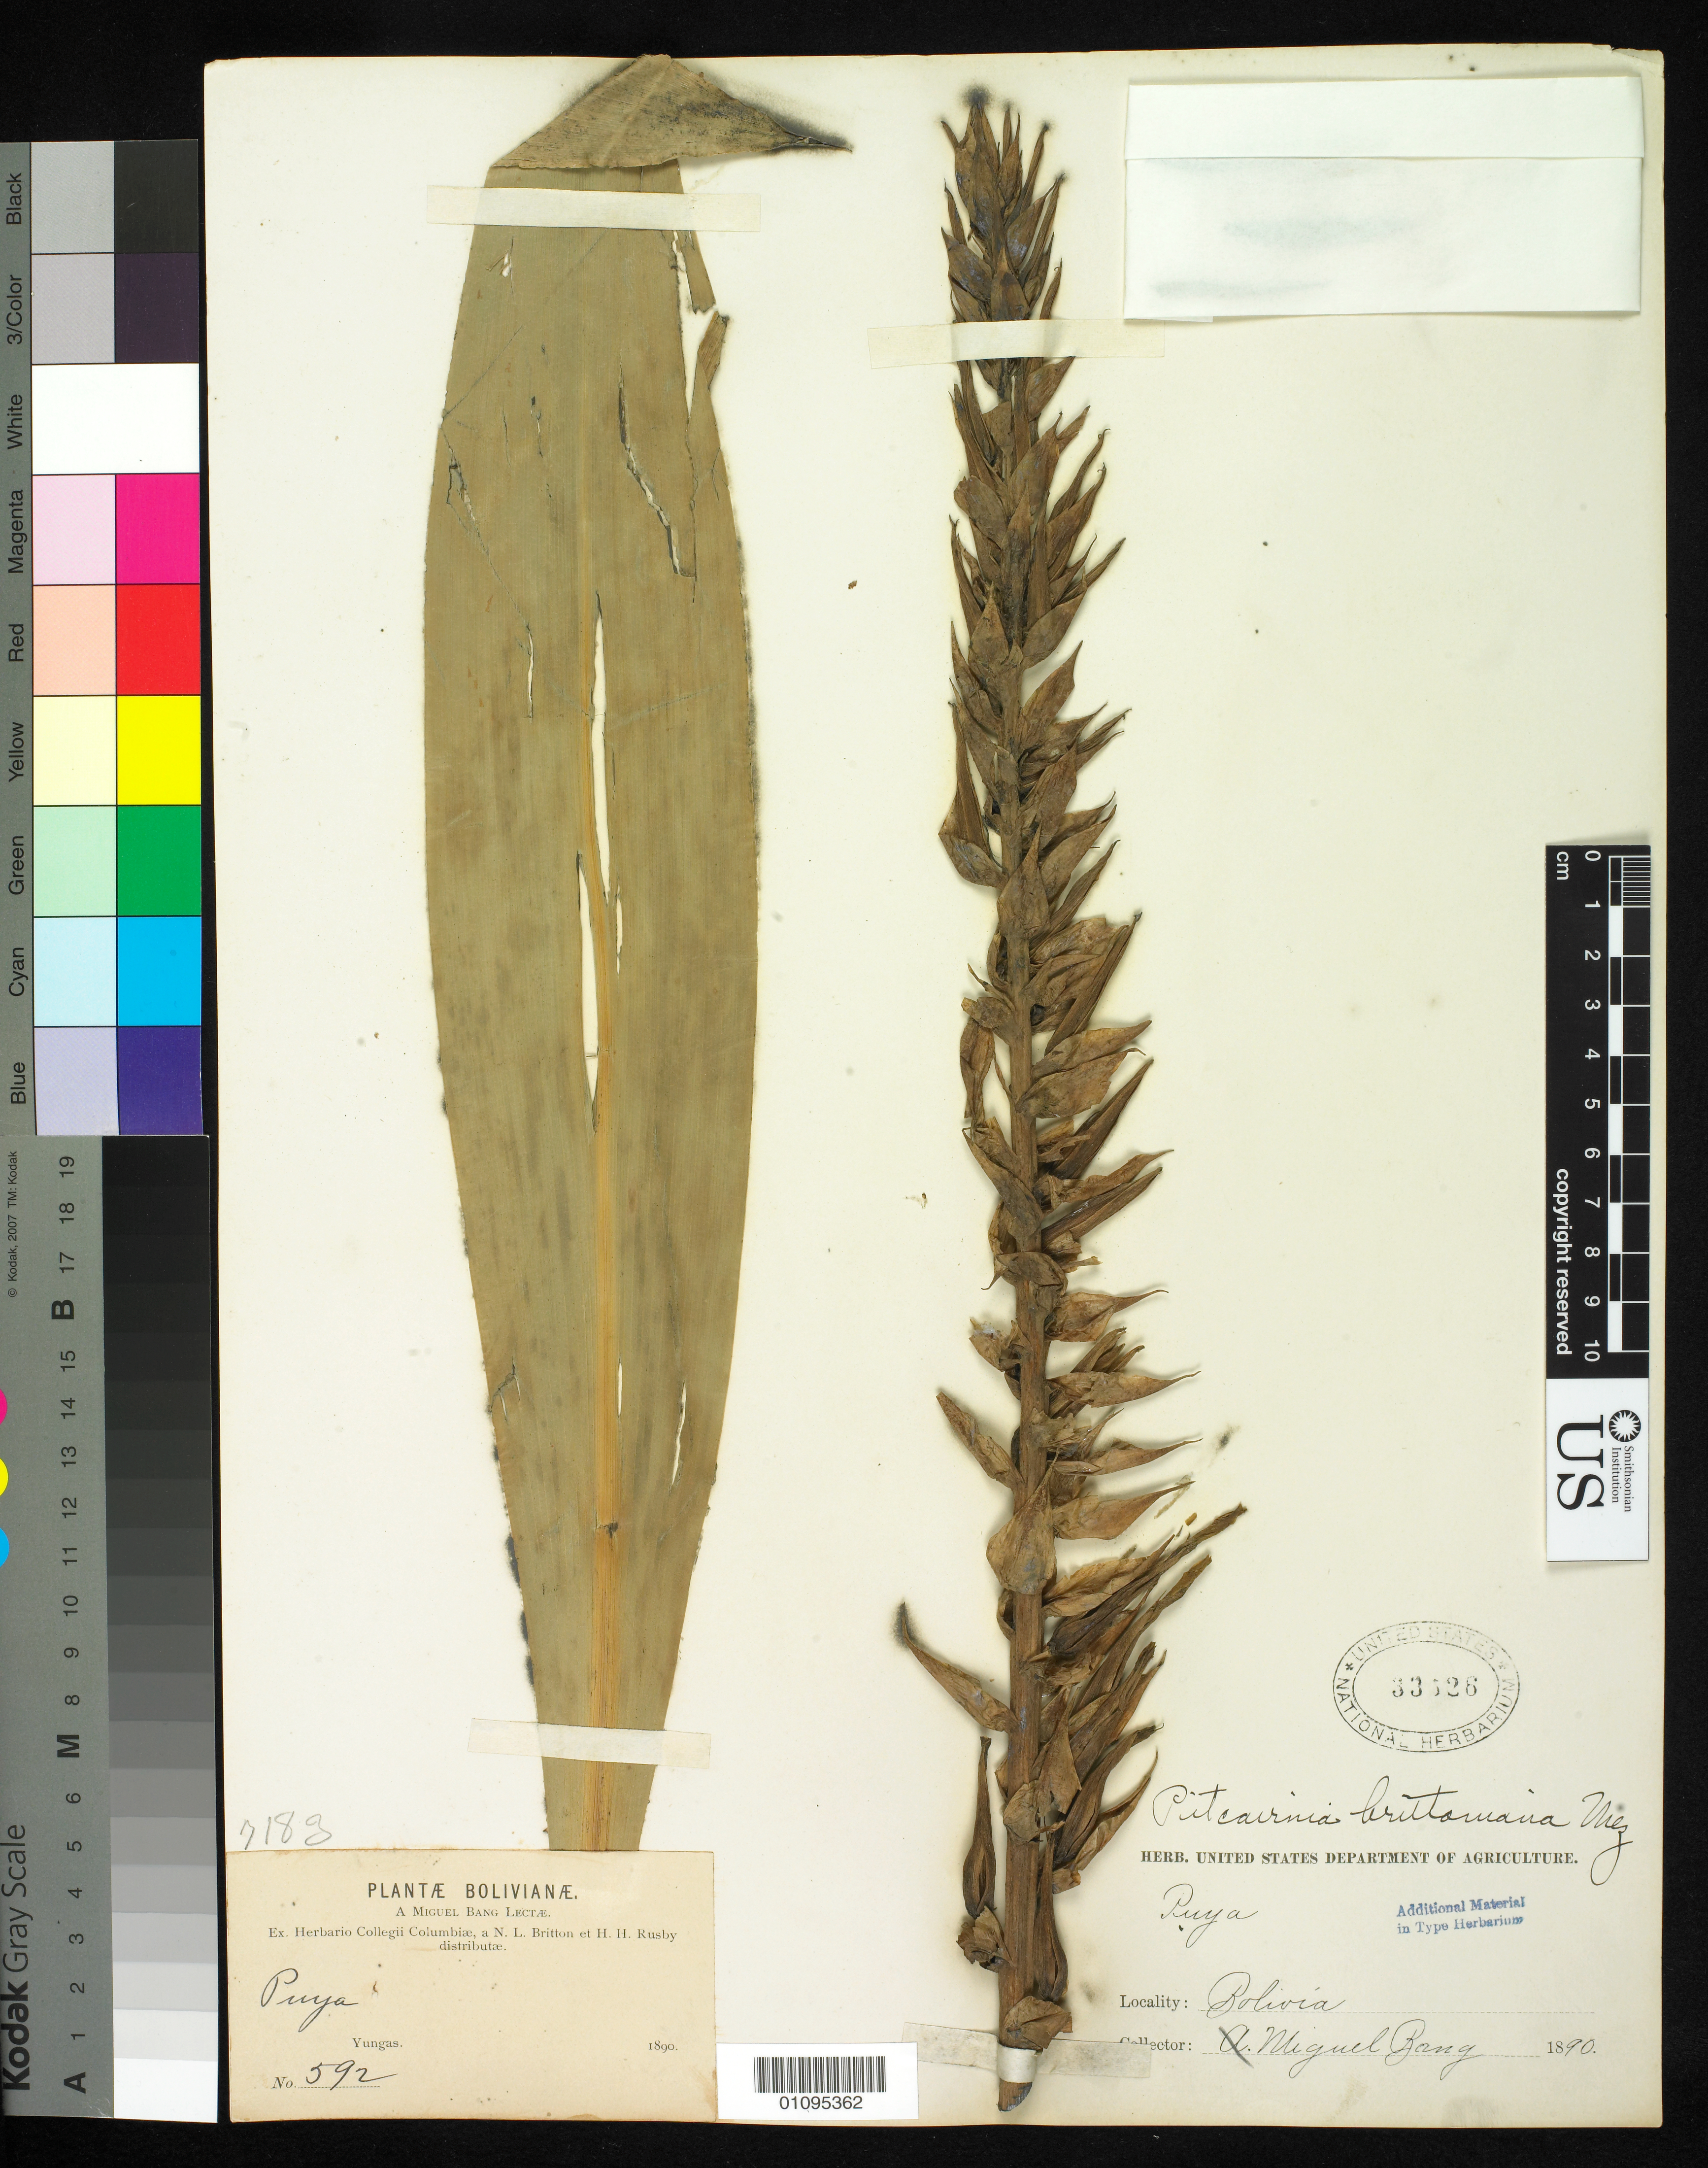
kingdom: Plantae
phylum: Tracheophyta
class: Liliopsida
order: Poales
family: Bromeliaceae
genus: Pitcairnia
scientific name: Pitcairnia brittoniana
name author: Mez in A. DC.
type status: Isotype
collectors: M. Bang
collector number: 592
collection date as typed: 1890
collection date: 1890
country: Bolivia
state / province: La Paz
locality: Yungas.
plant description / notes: USNH sheet stamp blurred, illegible.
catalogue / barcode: US 33526